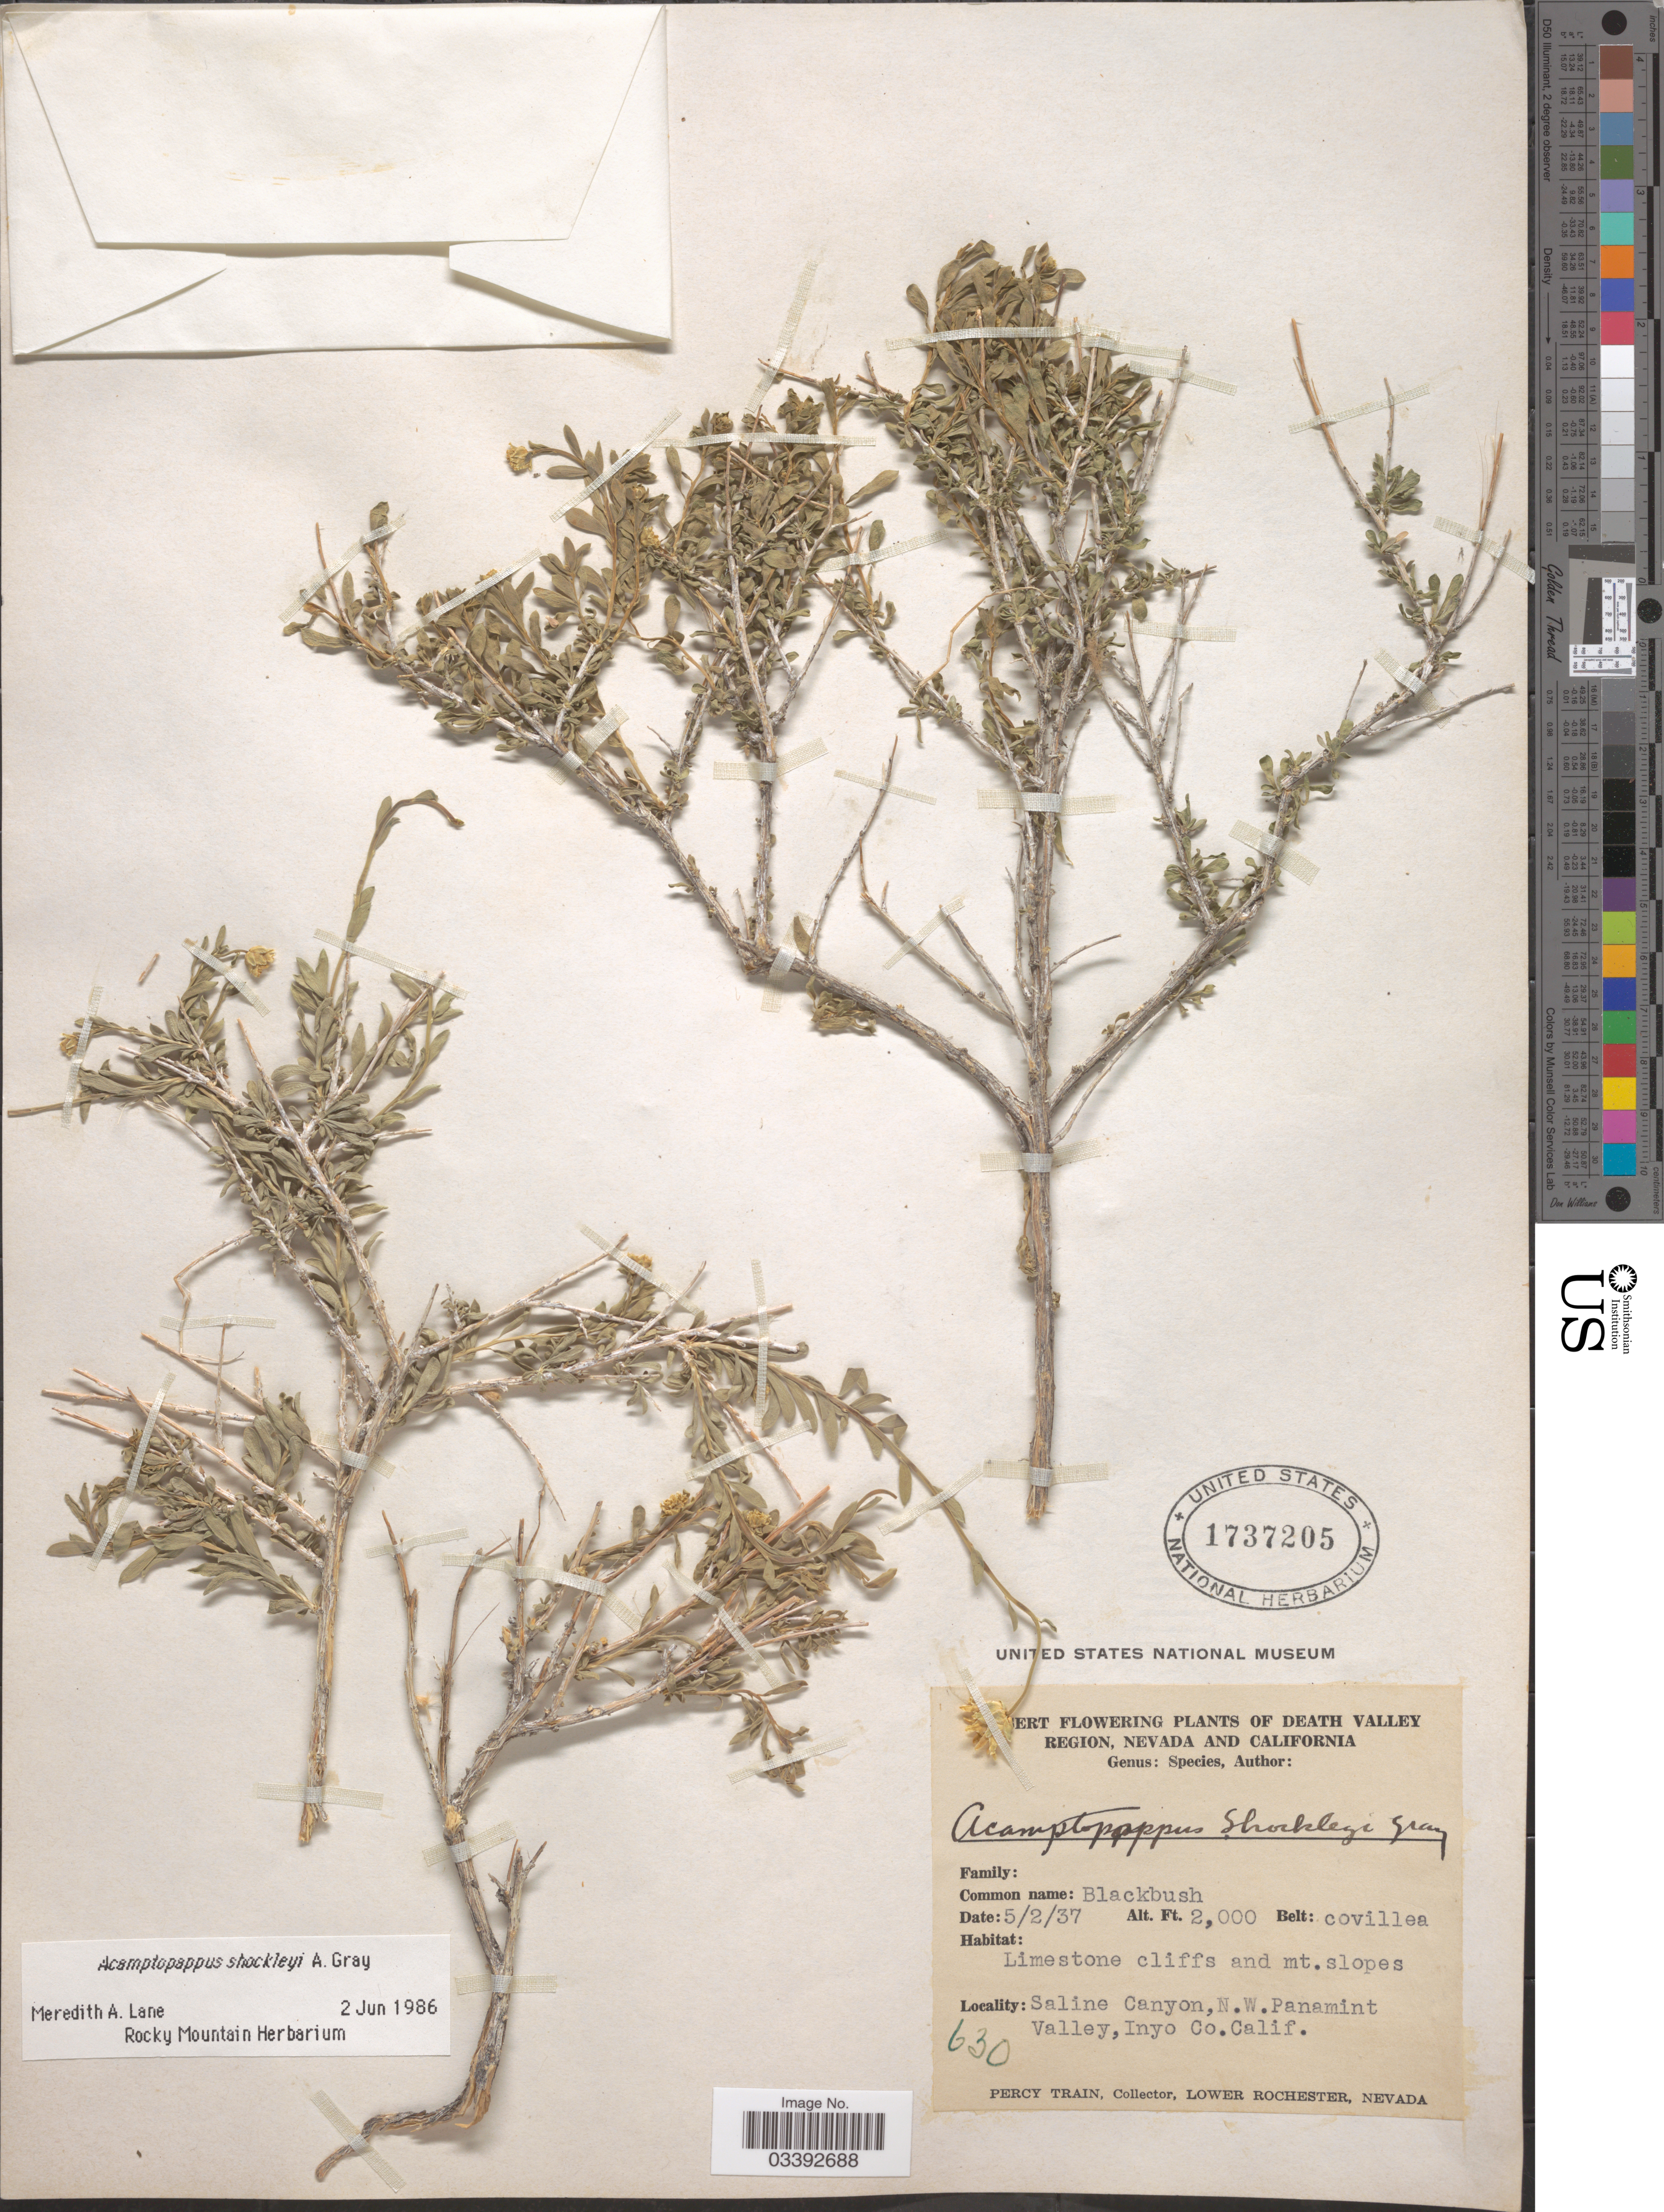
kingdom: Plantae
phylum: Tracheophyta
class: Magnoliopsida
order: Asterales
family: Asteraceae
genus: Acamptopappus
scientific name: Acamptopappus shockleyi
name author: A. Gray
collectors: P. Train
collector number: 630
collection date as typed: Transcribed d/m/y: 2/5/37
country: United States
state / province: California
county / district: Inyo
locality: Death Valley Region. Belt: covillea. Saline Canyon, N.W. Panamint Valley, Inyo Co.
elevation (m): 610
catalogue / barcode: US 1737205